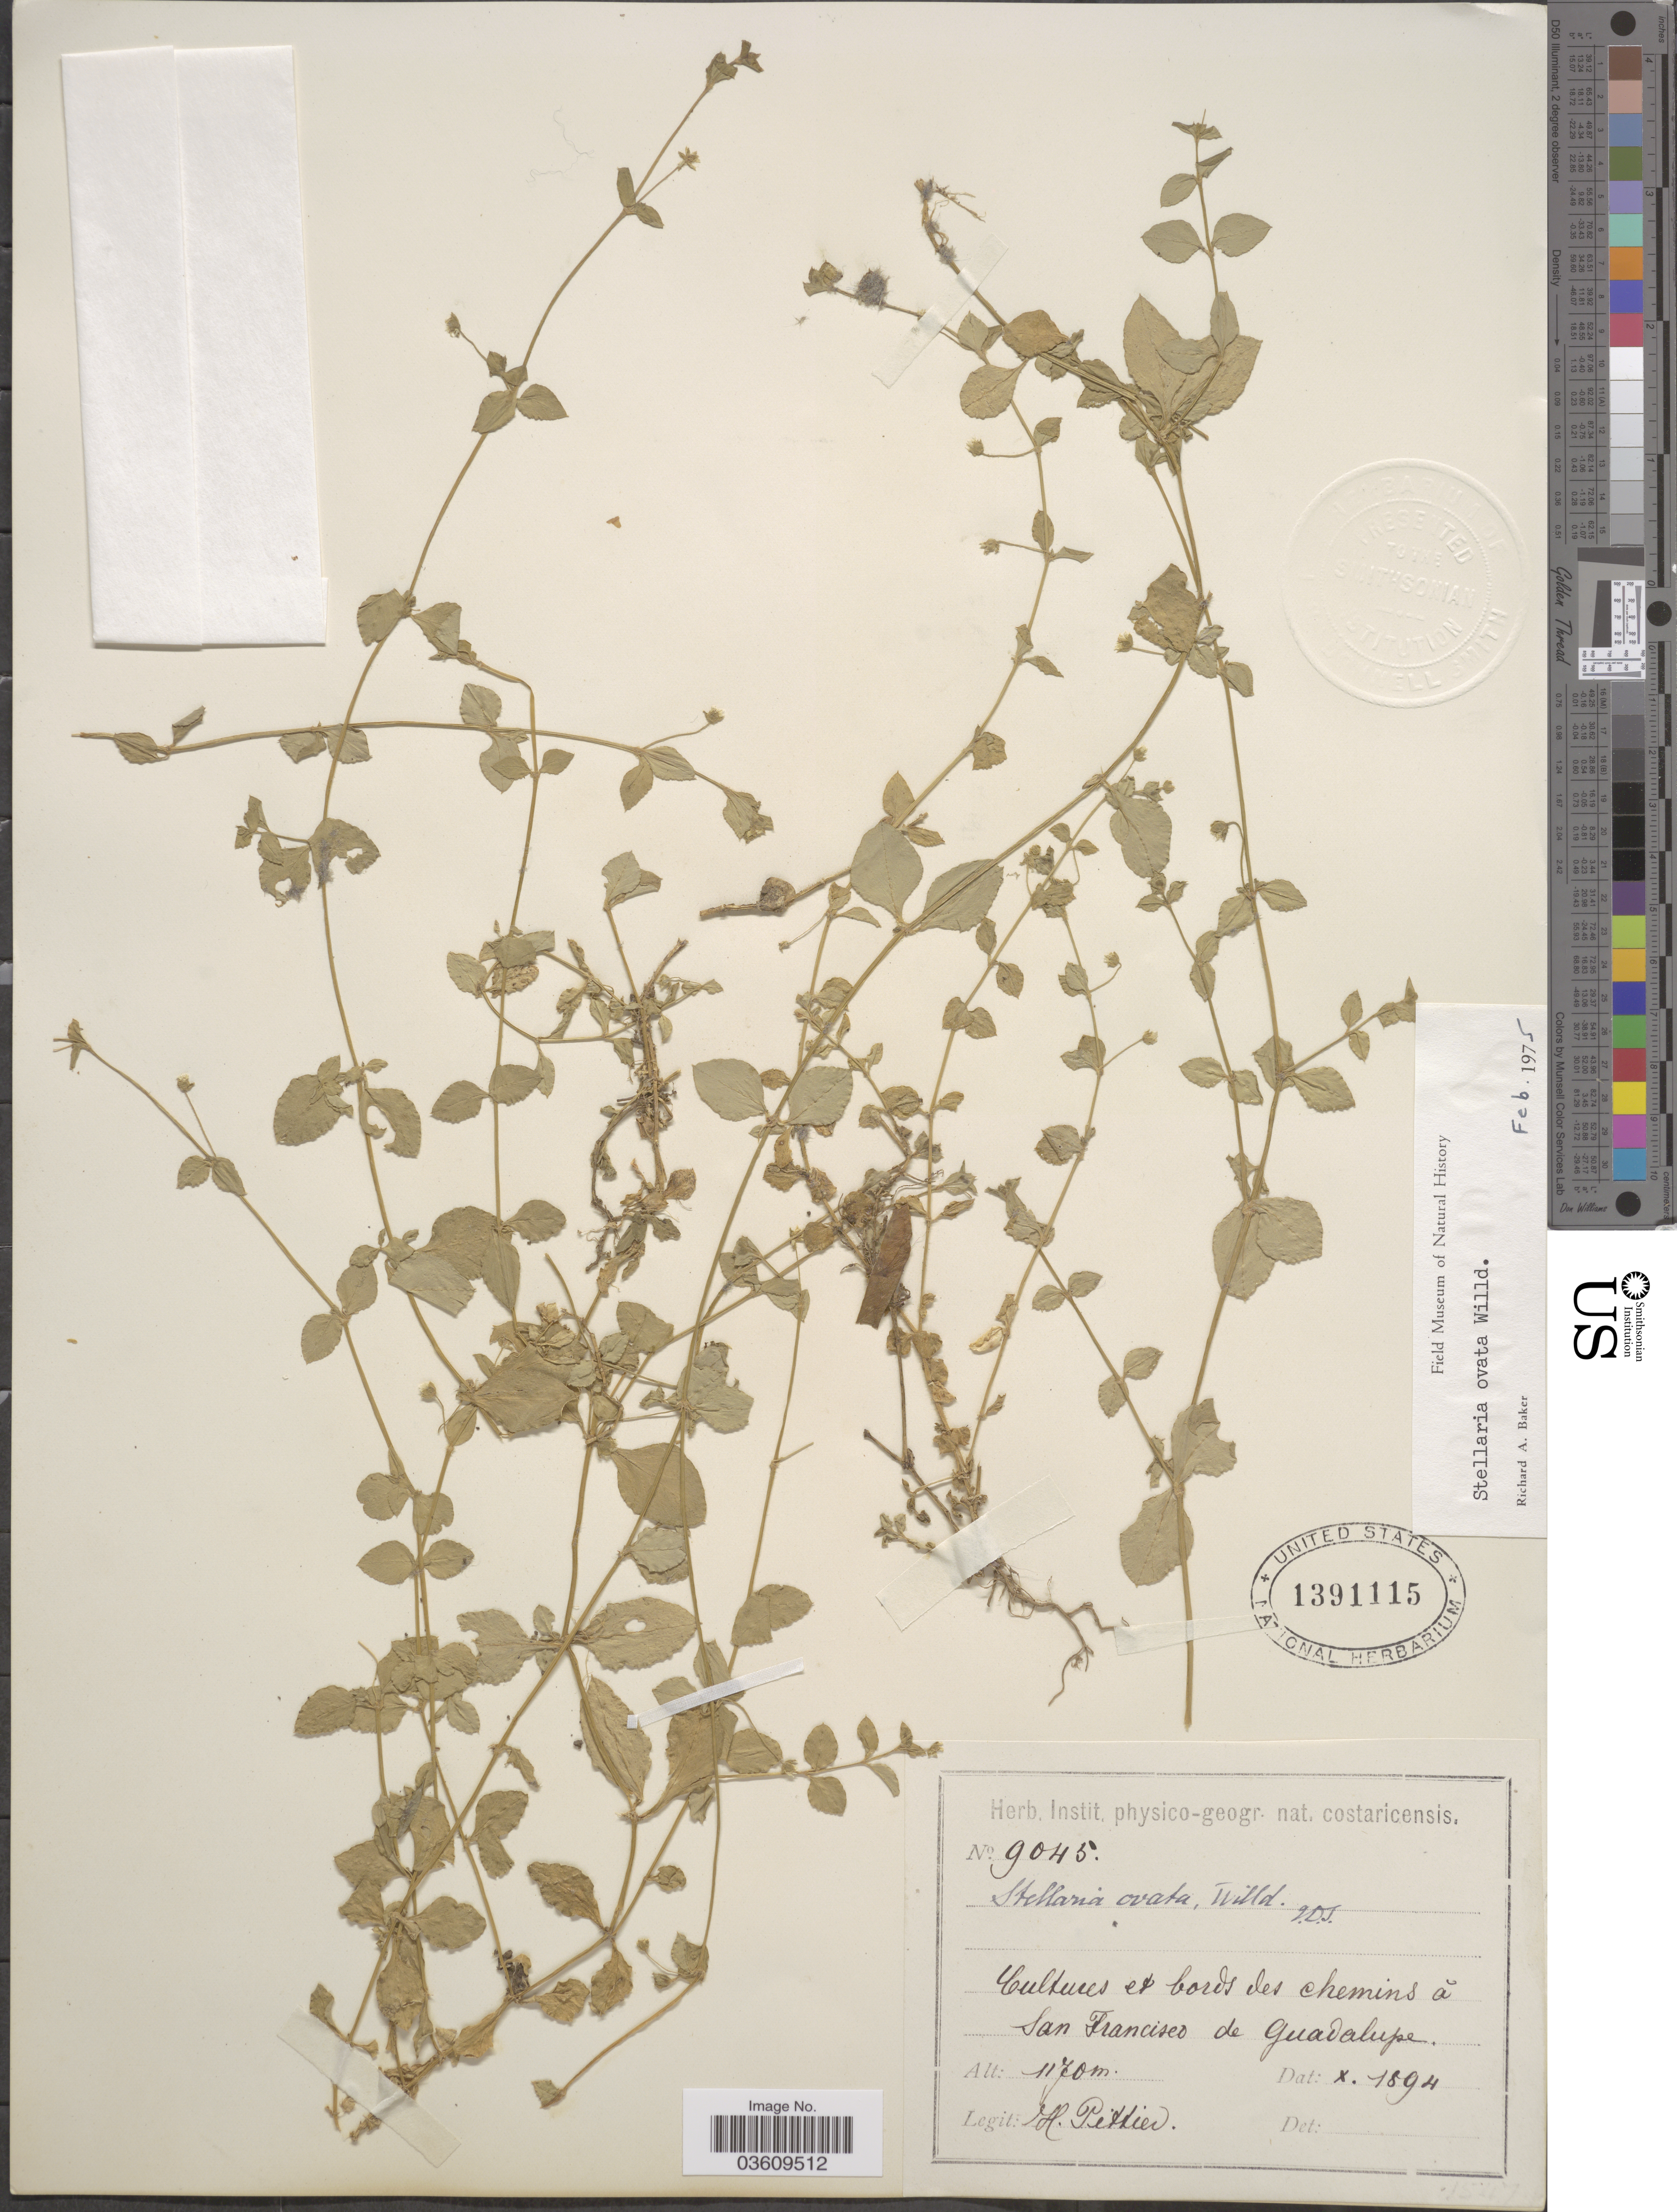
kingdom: Plantae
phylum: Tracheophyta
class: Magnoliopsida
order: Caryophyllales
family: Caryophyllaceae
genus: Stellaria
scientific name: Stellaria ovata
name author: Willd.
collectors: H. F. Pittier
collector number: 9045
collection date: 1894-10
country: Costa Rica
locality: San Francisco de Guadalupe.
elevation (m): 1170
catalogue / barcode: US 1391115